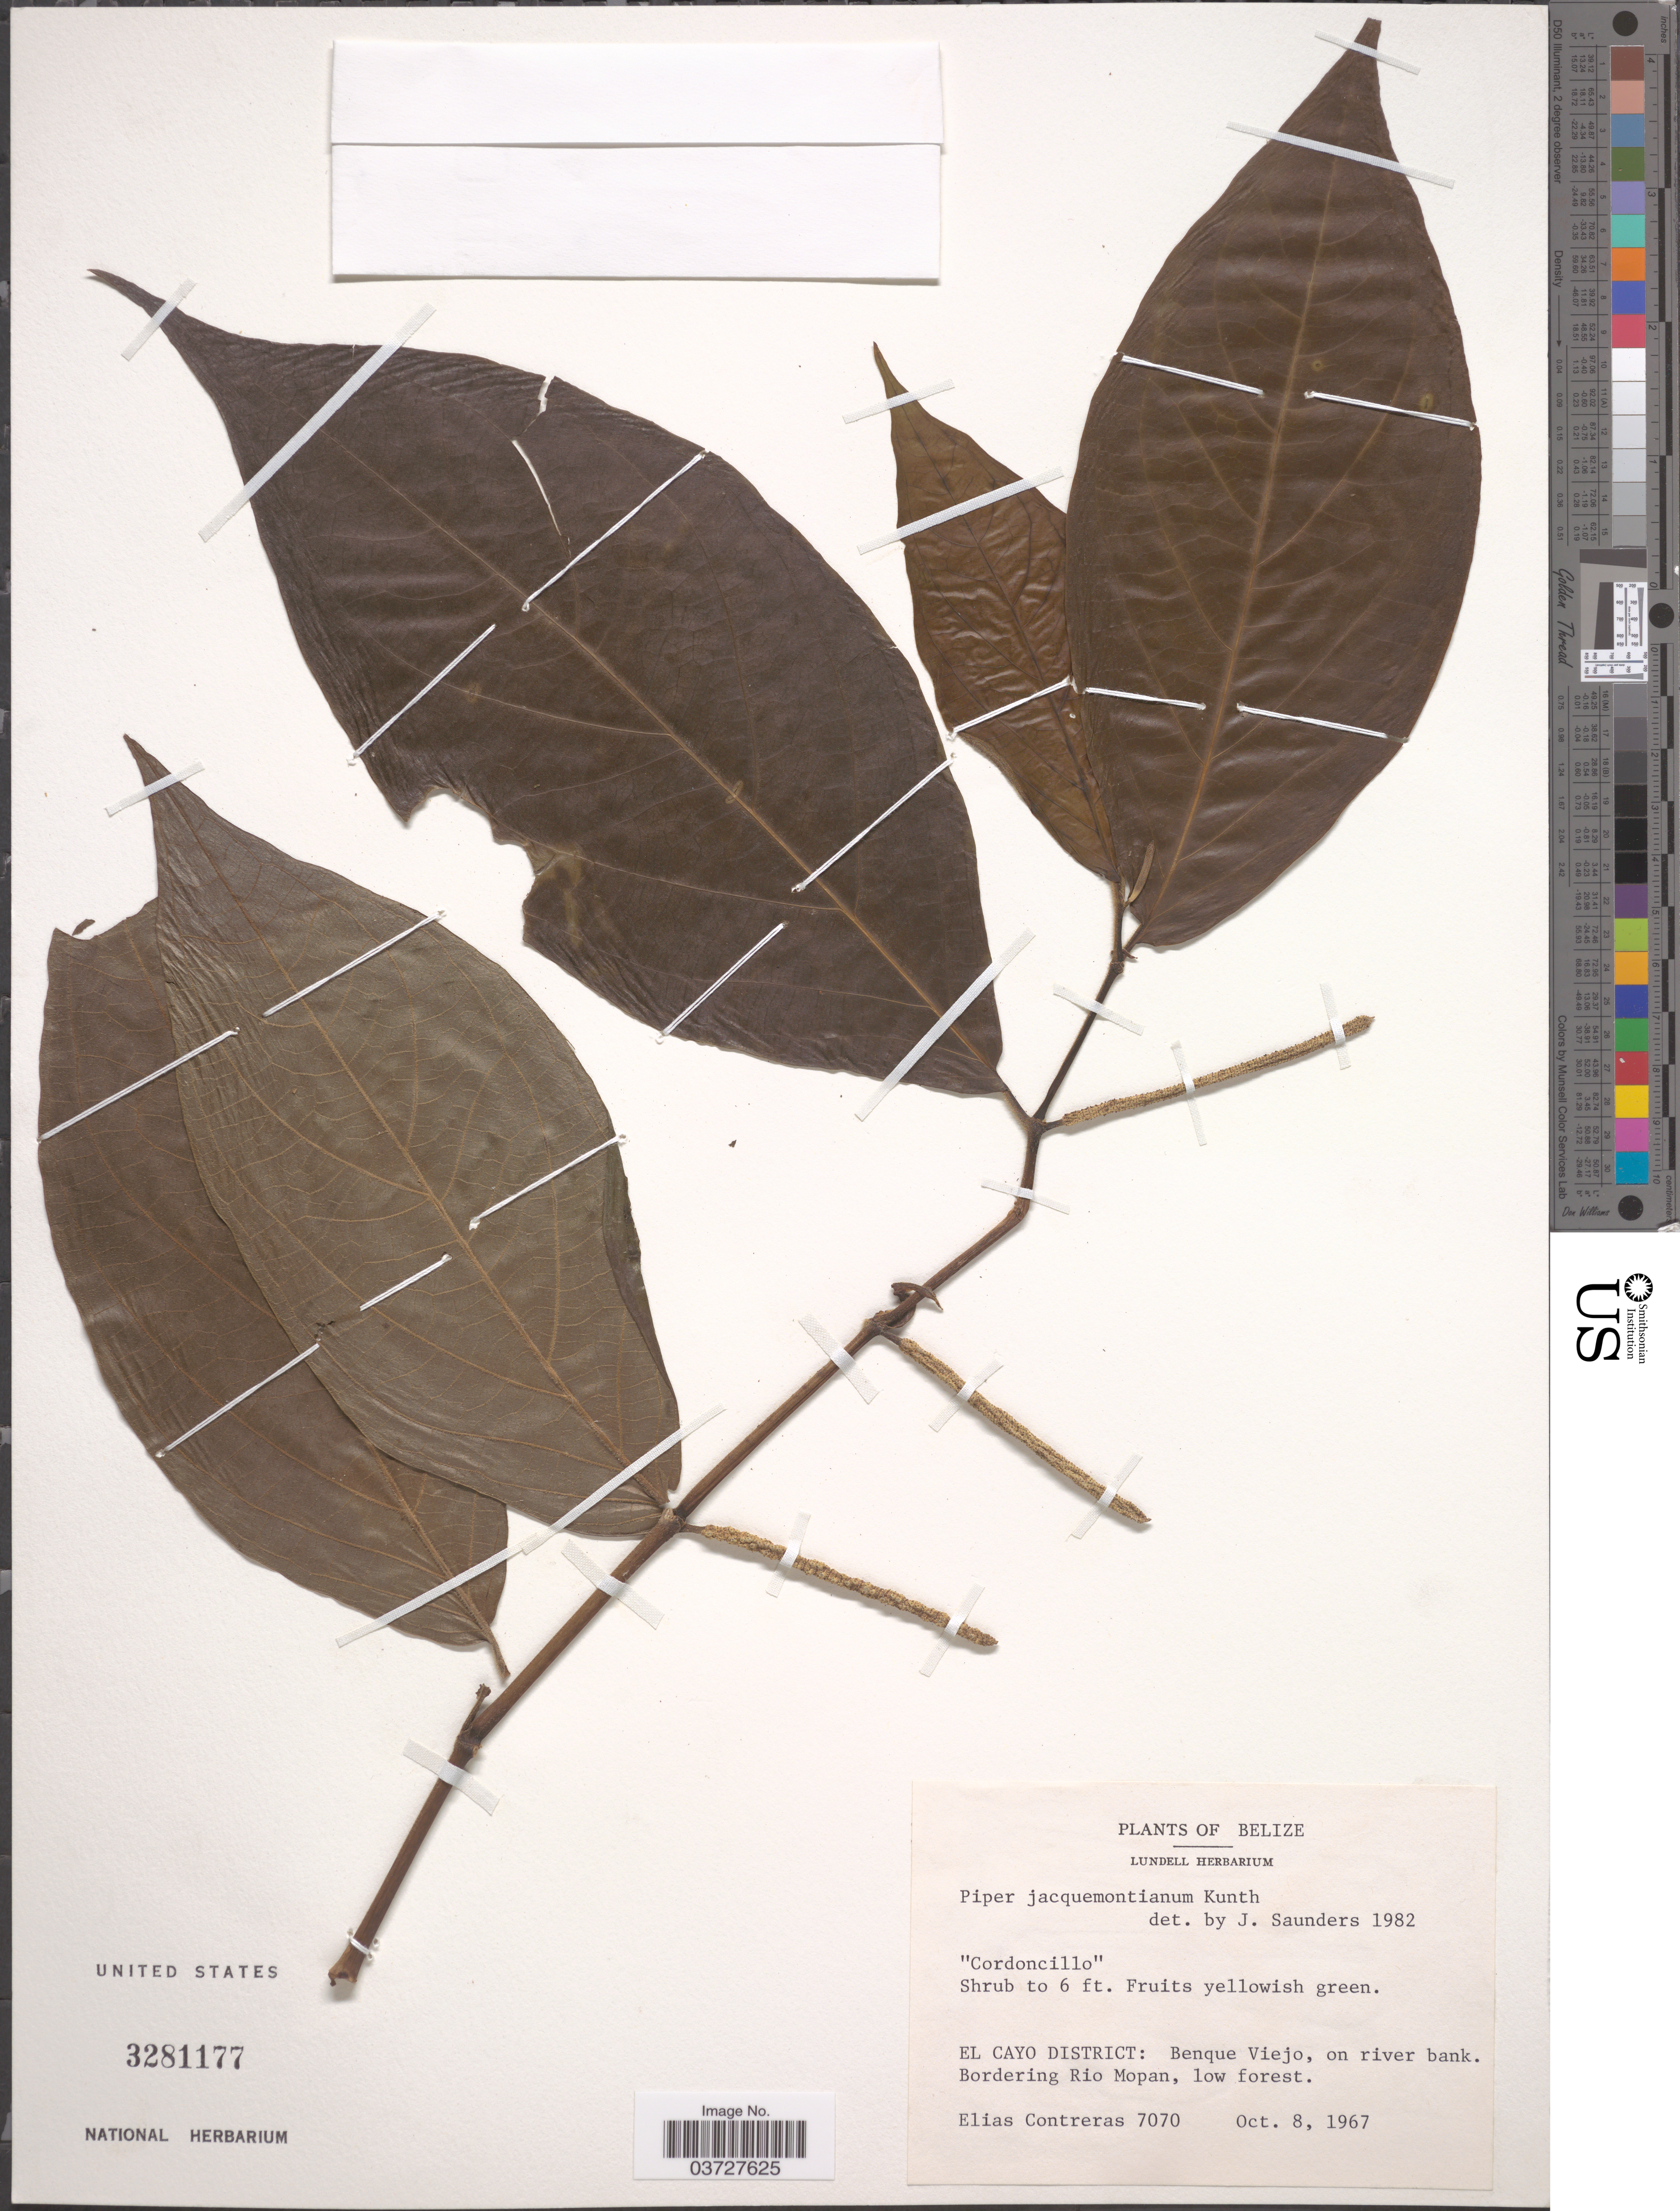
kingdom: Plantae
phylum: Tracheophyta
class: Magnoliopsida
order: Piperales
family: Piperaceae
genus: Piper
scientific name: Piper jacquemontianum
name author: Kunth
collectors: E. Contreras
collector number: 7070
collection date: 1967-10-08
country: Belize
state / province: Cayo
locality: El Cayo District: Benque Viejo, on river bank. Bordering Rio Mopan.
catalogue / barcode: US 3281177